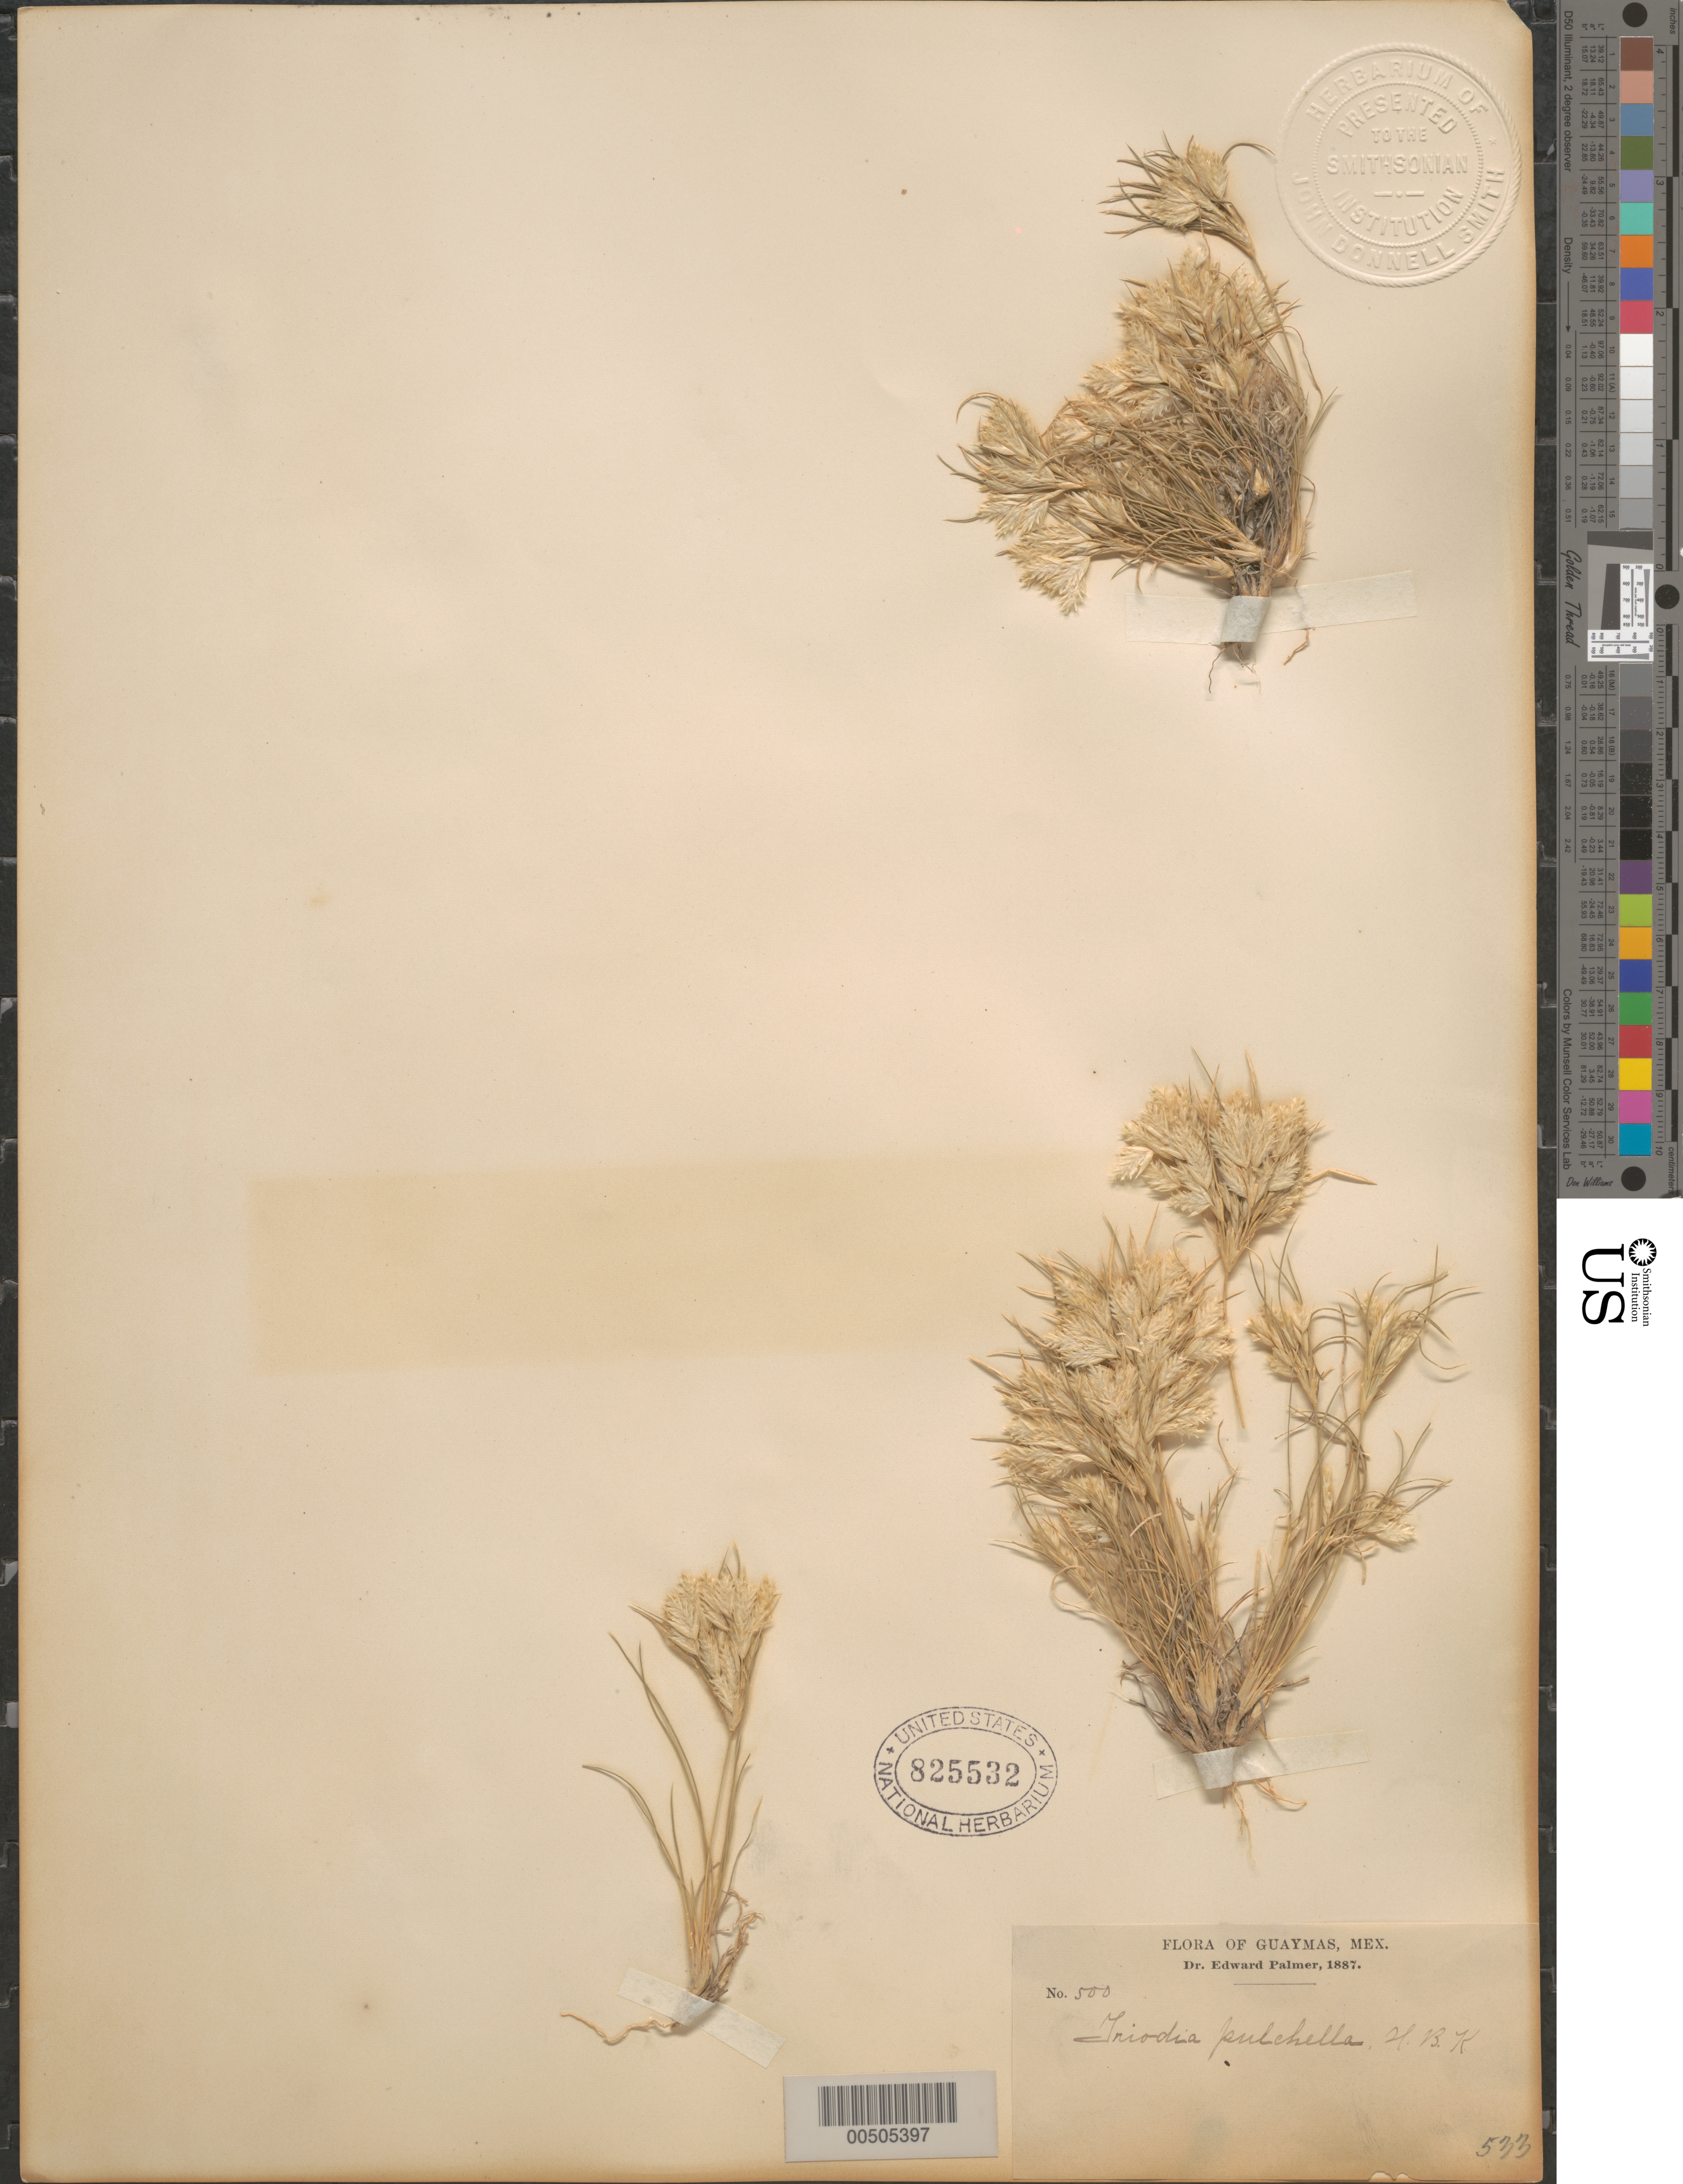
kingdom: Plantae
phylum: Tracheophyta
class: Liliopsida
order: Poales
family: Poaceae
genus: Erioneuron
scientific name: Erioneuron pulchellum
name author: (Kunth) Tateoka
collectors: E. Palmer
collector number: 500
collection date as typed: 1887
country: Mexico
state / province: Sonora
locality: Guaymas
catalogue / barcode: US 825532